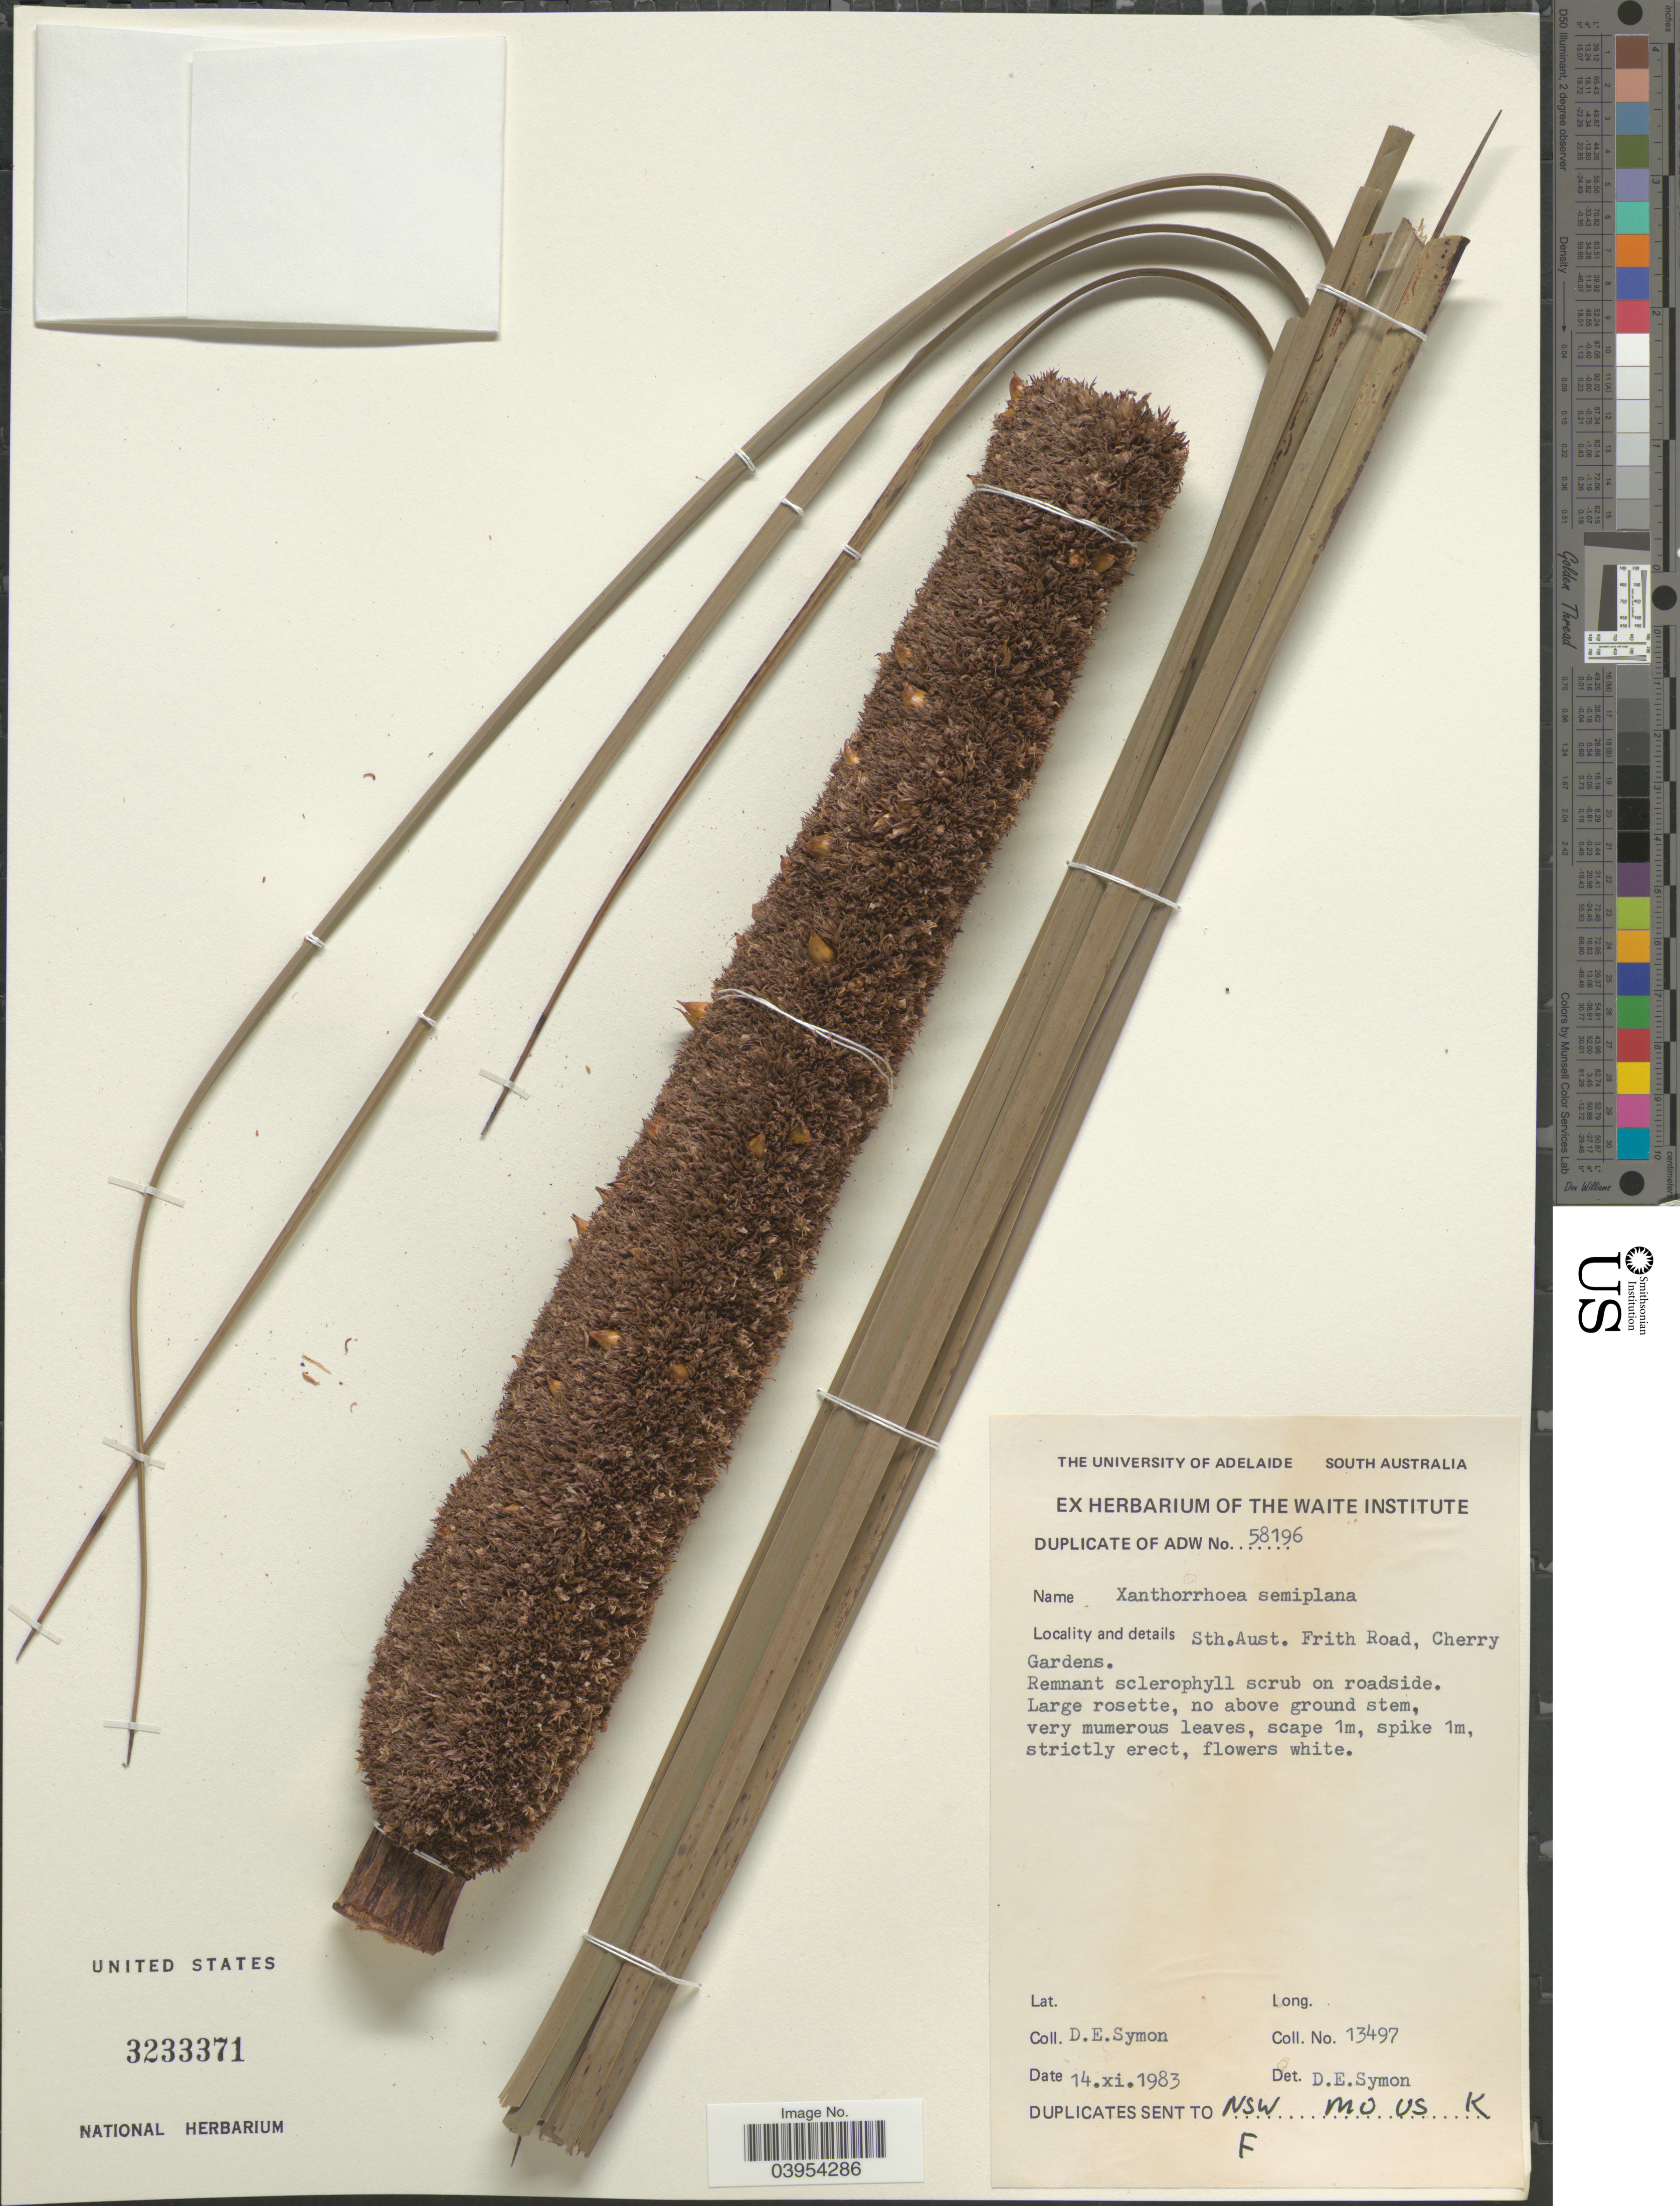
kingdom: Plantae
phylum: Tracheophyta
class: Liliopsida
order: Asparagales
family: Asphodelaceae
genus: Xanthorrhoea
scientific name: Xanthorrhoea semiplana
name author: F. Muell.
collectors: D. Symon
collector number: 13497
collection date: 1983-11-14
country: Australia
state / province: South Australia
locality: Frith Road, Cherry Gardens.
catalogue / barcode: US 3233371